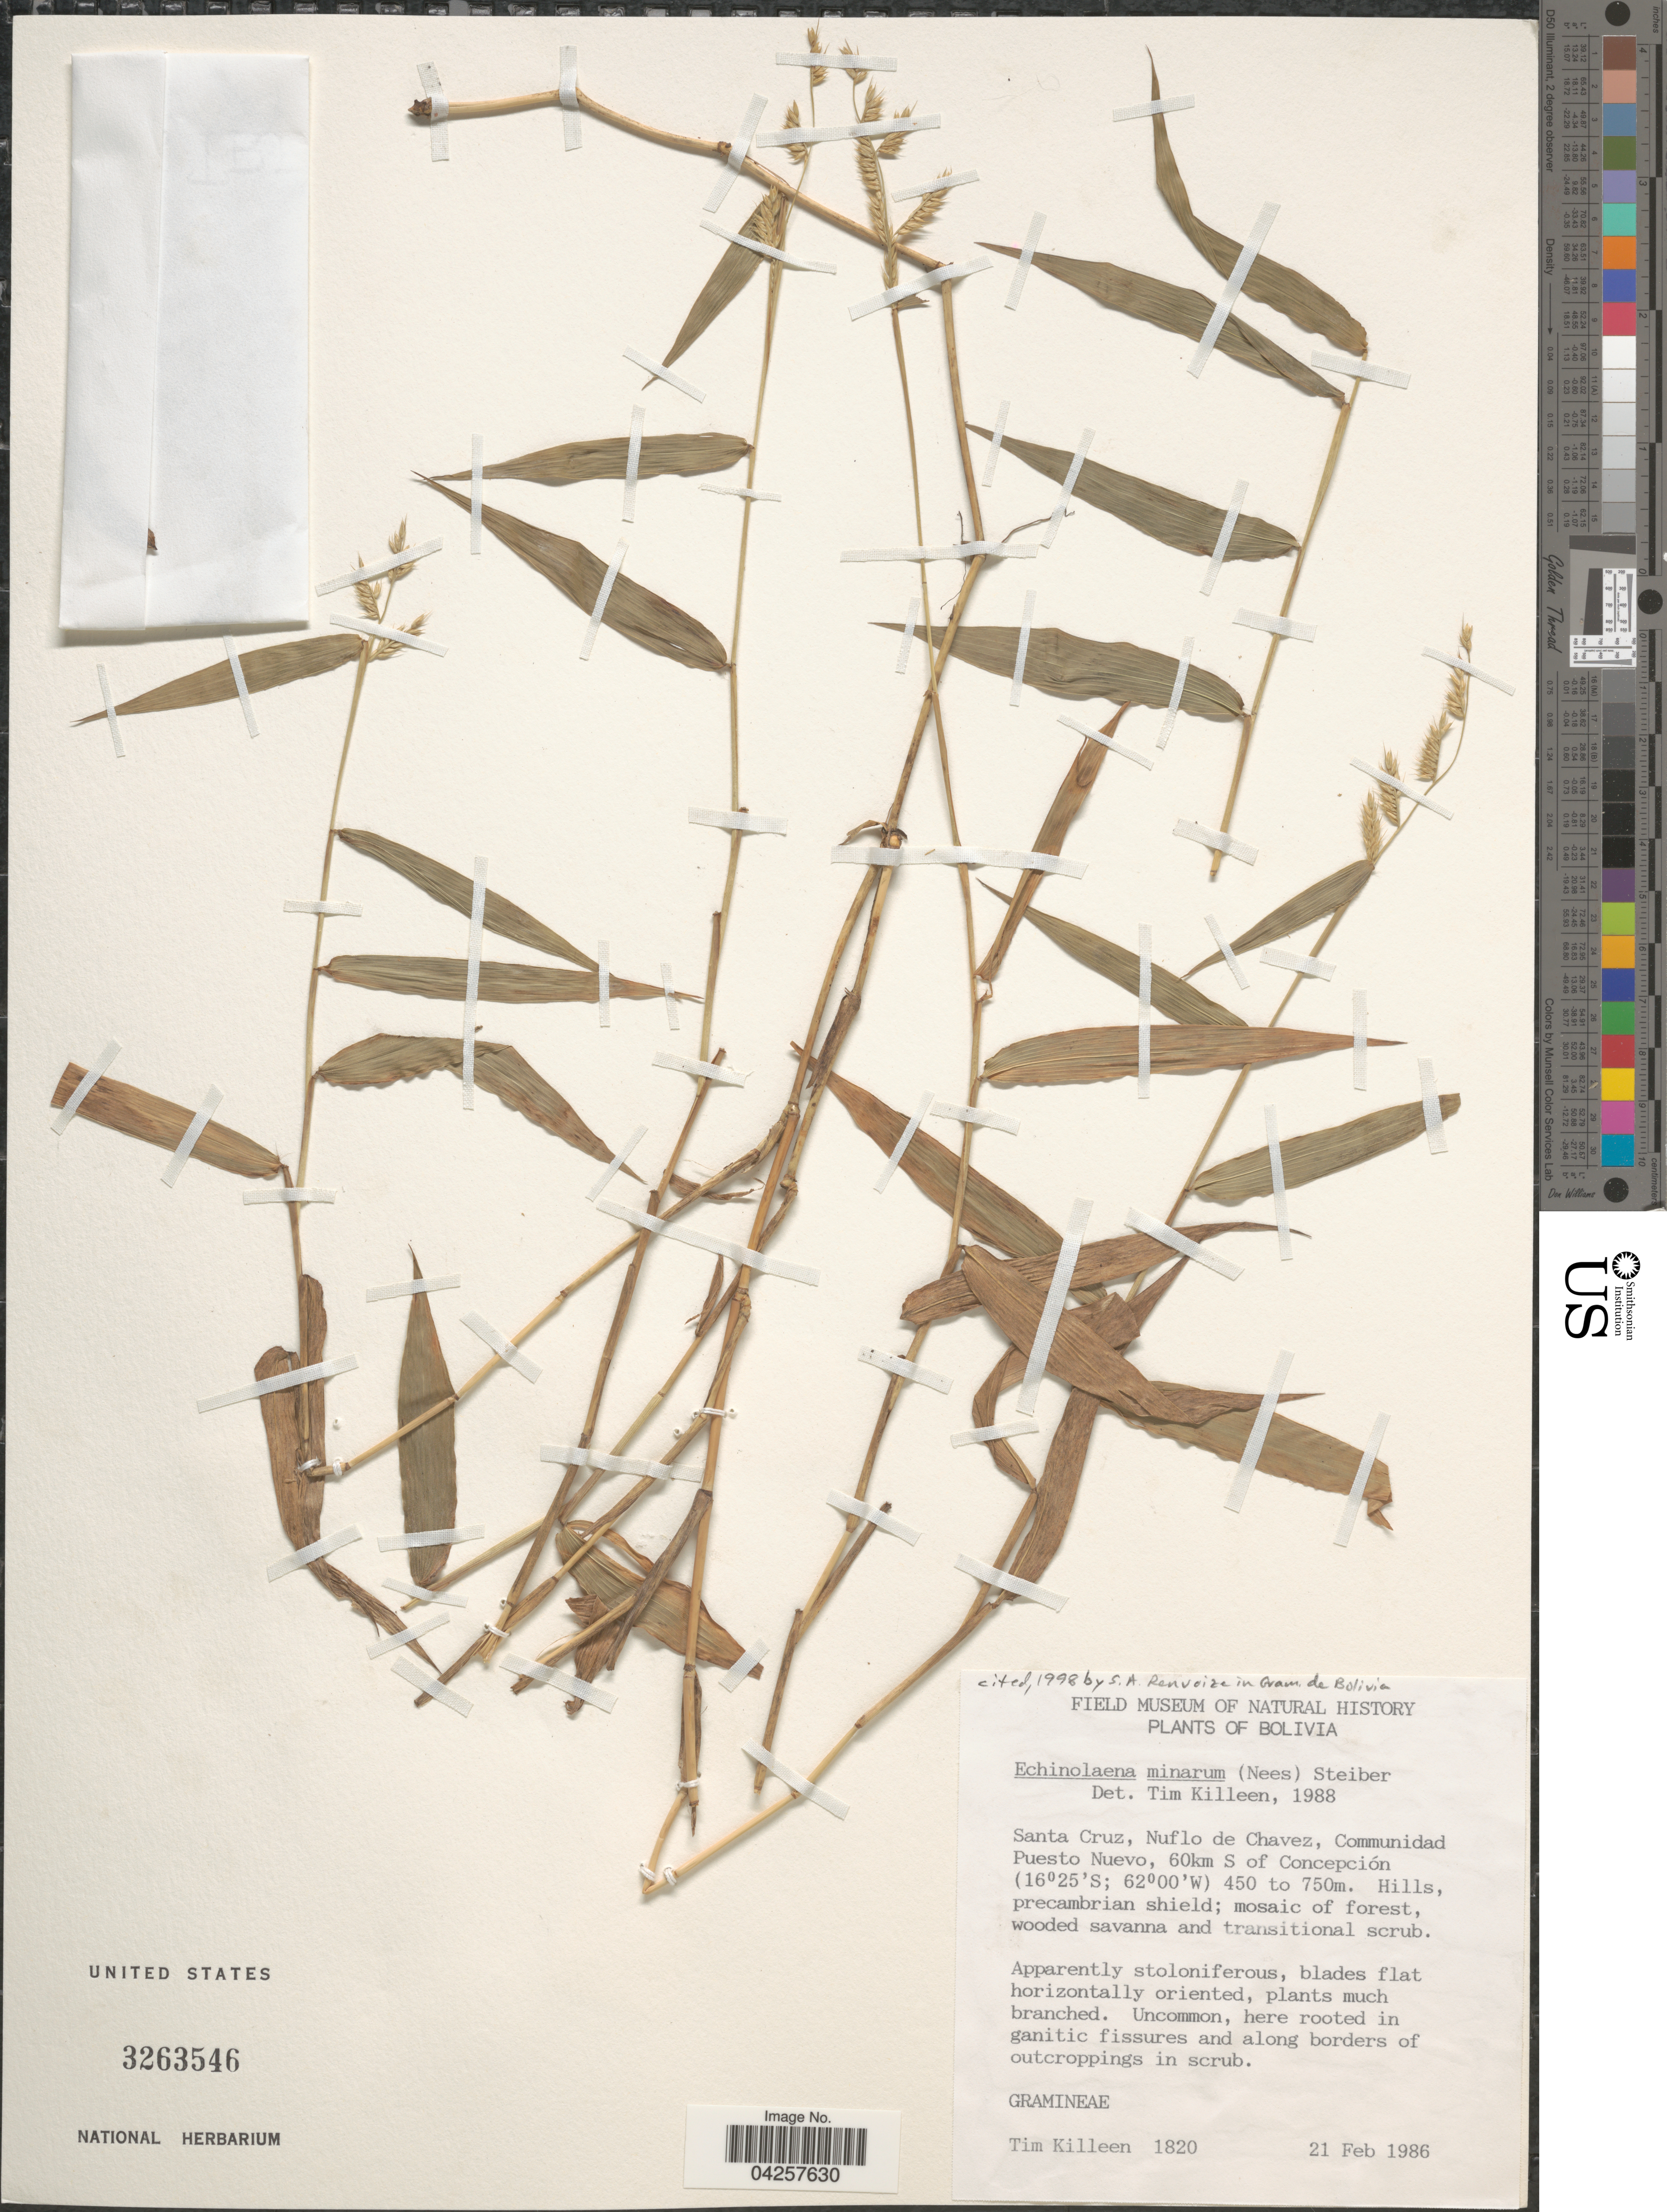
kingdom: Plantae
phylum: Tracheophyta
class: Liliopsida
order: Poales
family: Poaceae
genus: Echinolaena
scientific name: Echinolaena minarum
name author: (Nees) Pilg.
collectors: T. J. Killeen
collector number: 1820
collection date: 1986-02-21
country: Bolivia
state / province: Santa Cruz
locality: Nuflo de Chavez, Communidad Puesto Nuevo, 60km S of Concepción.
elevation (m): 450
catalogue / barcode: US 3263546